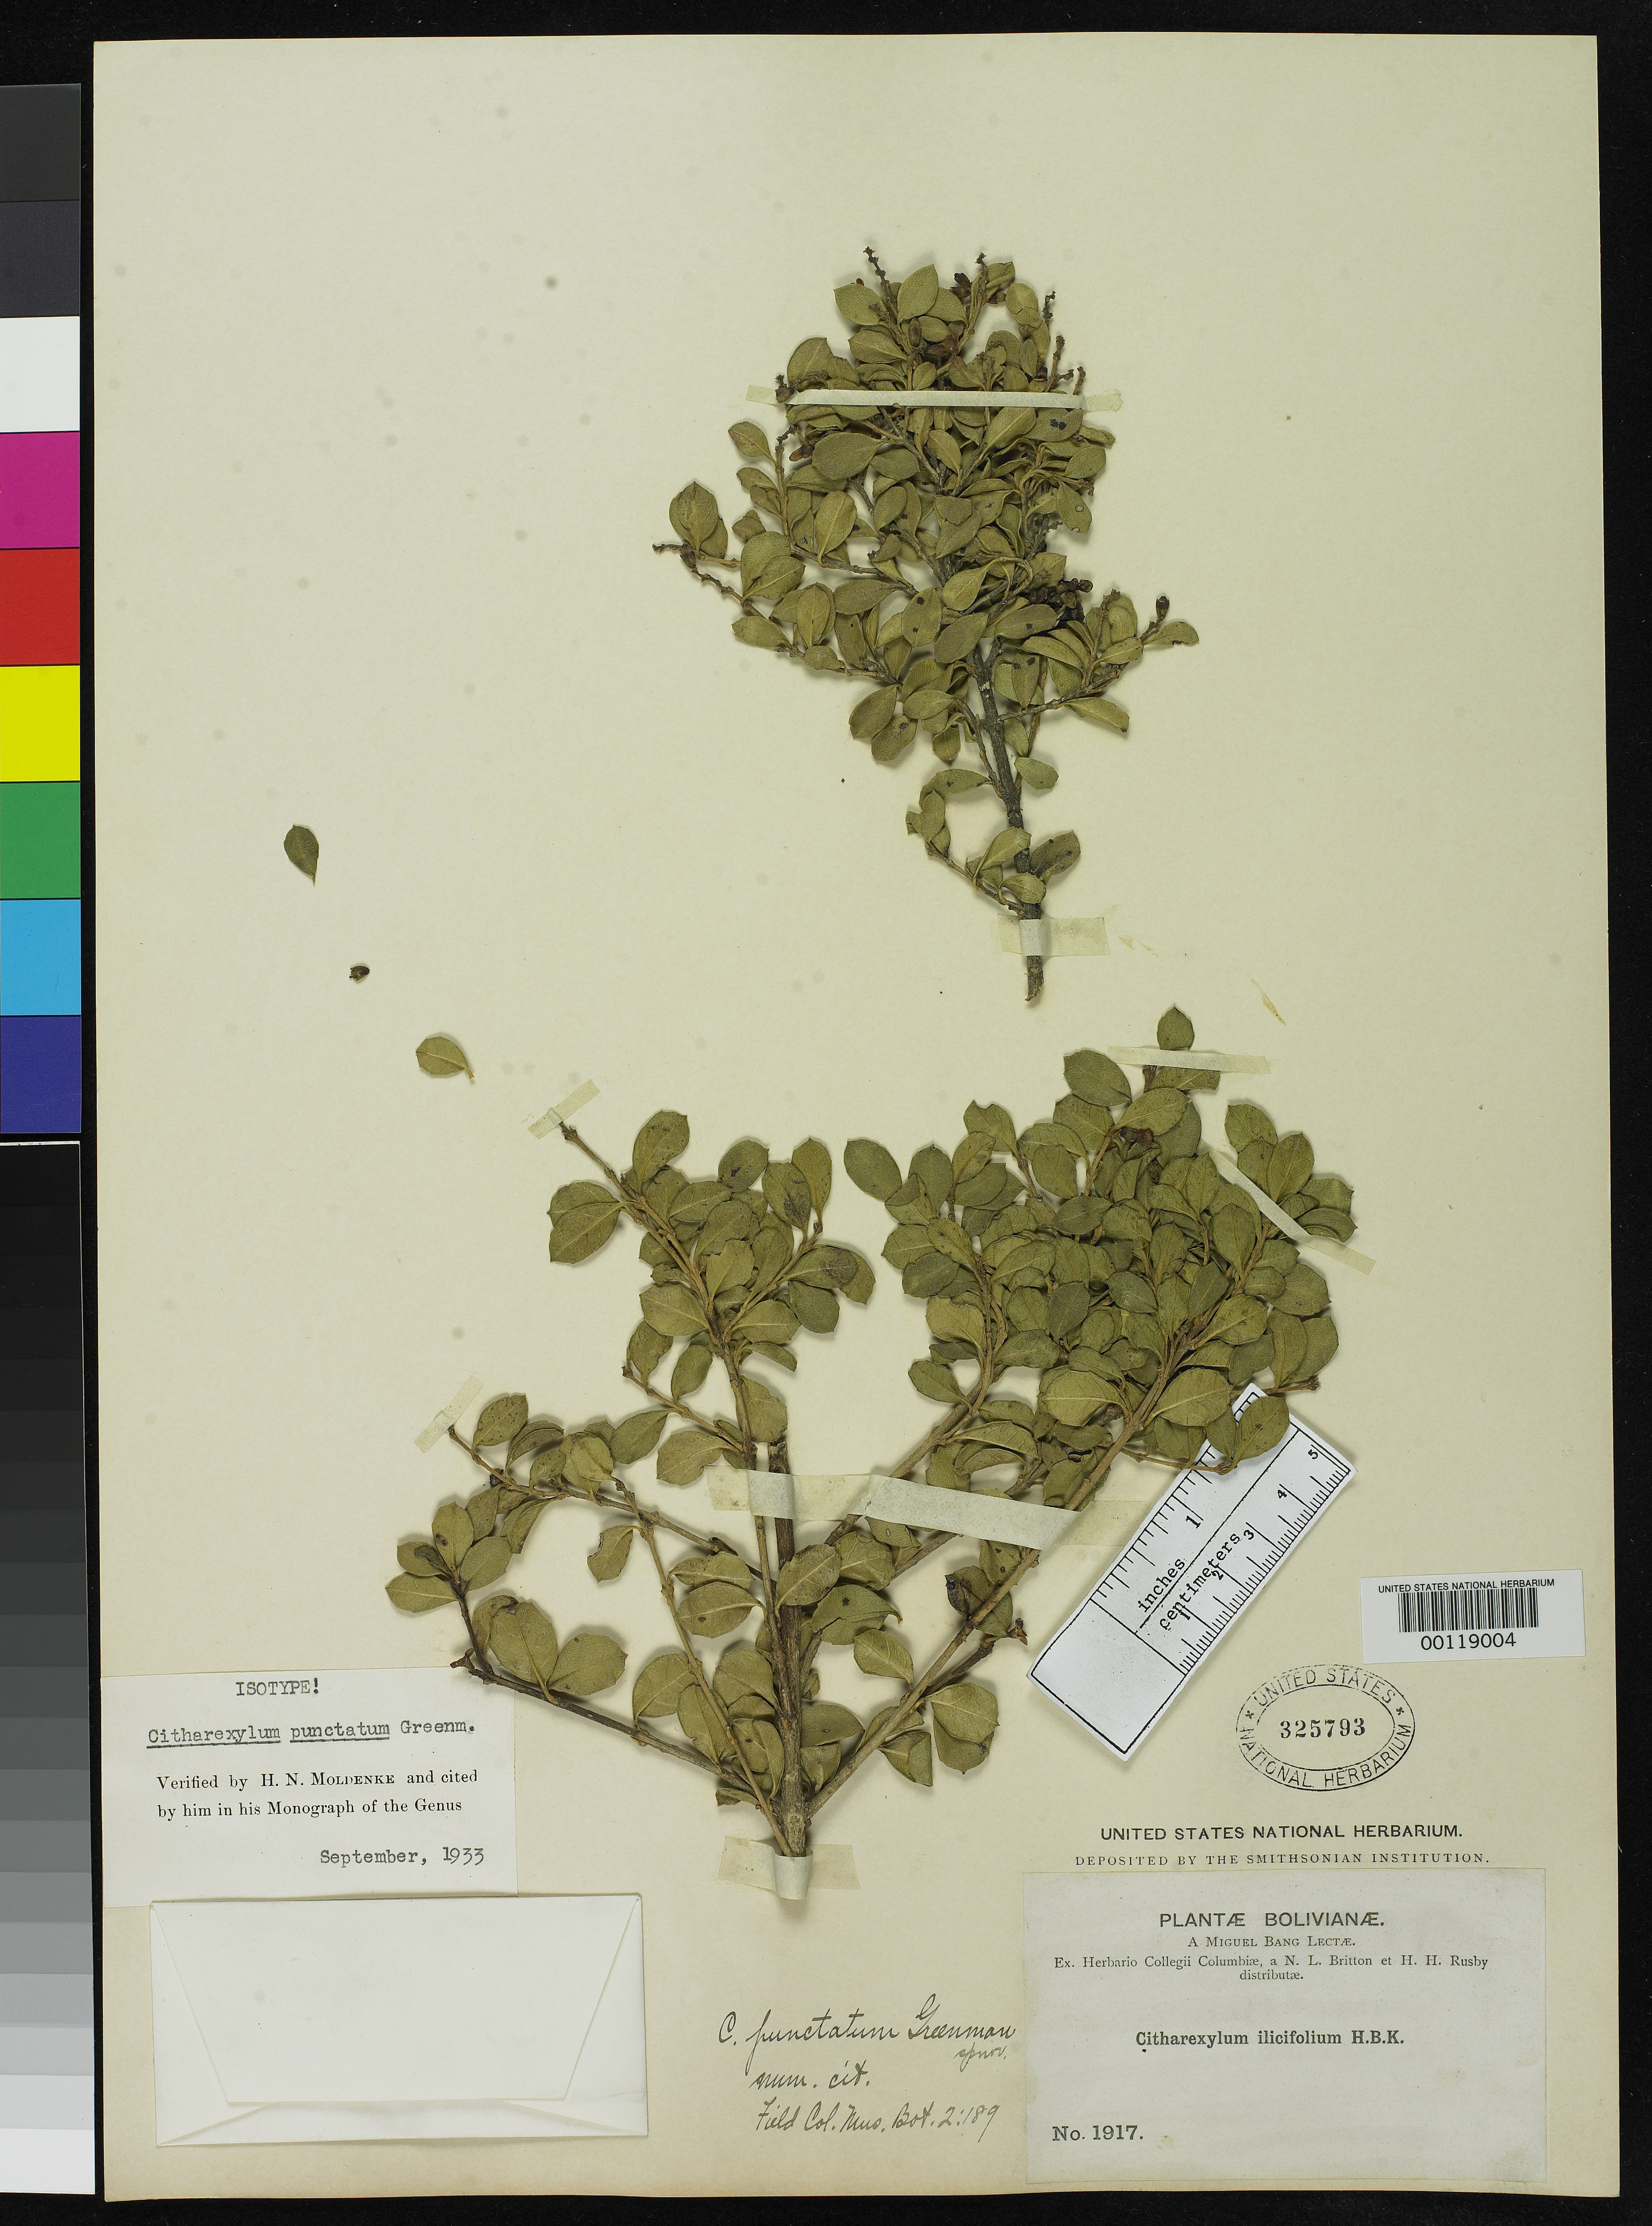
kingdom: Plantae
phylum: Tracheophyta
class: Magnoliopsida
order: Lamiales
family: Verbenaceae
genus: Citharexylum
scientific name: Citharexylum punctatum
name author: Greenm.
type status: Isolectotype; Syntype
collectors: M. Bang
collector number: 1917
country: Bolivia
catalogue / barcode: US 325793